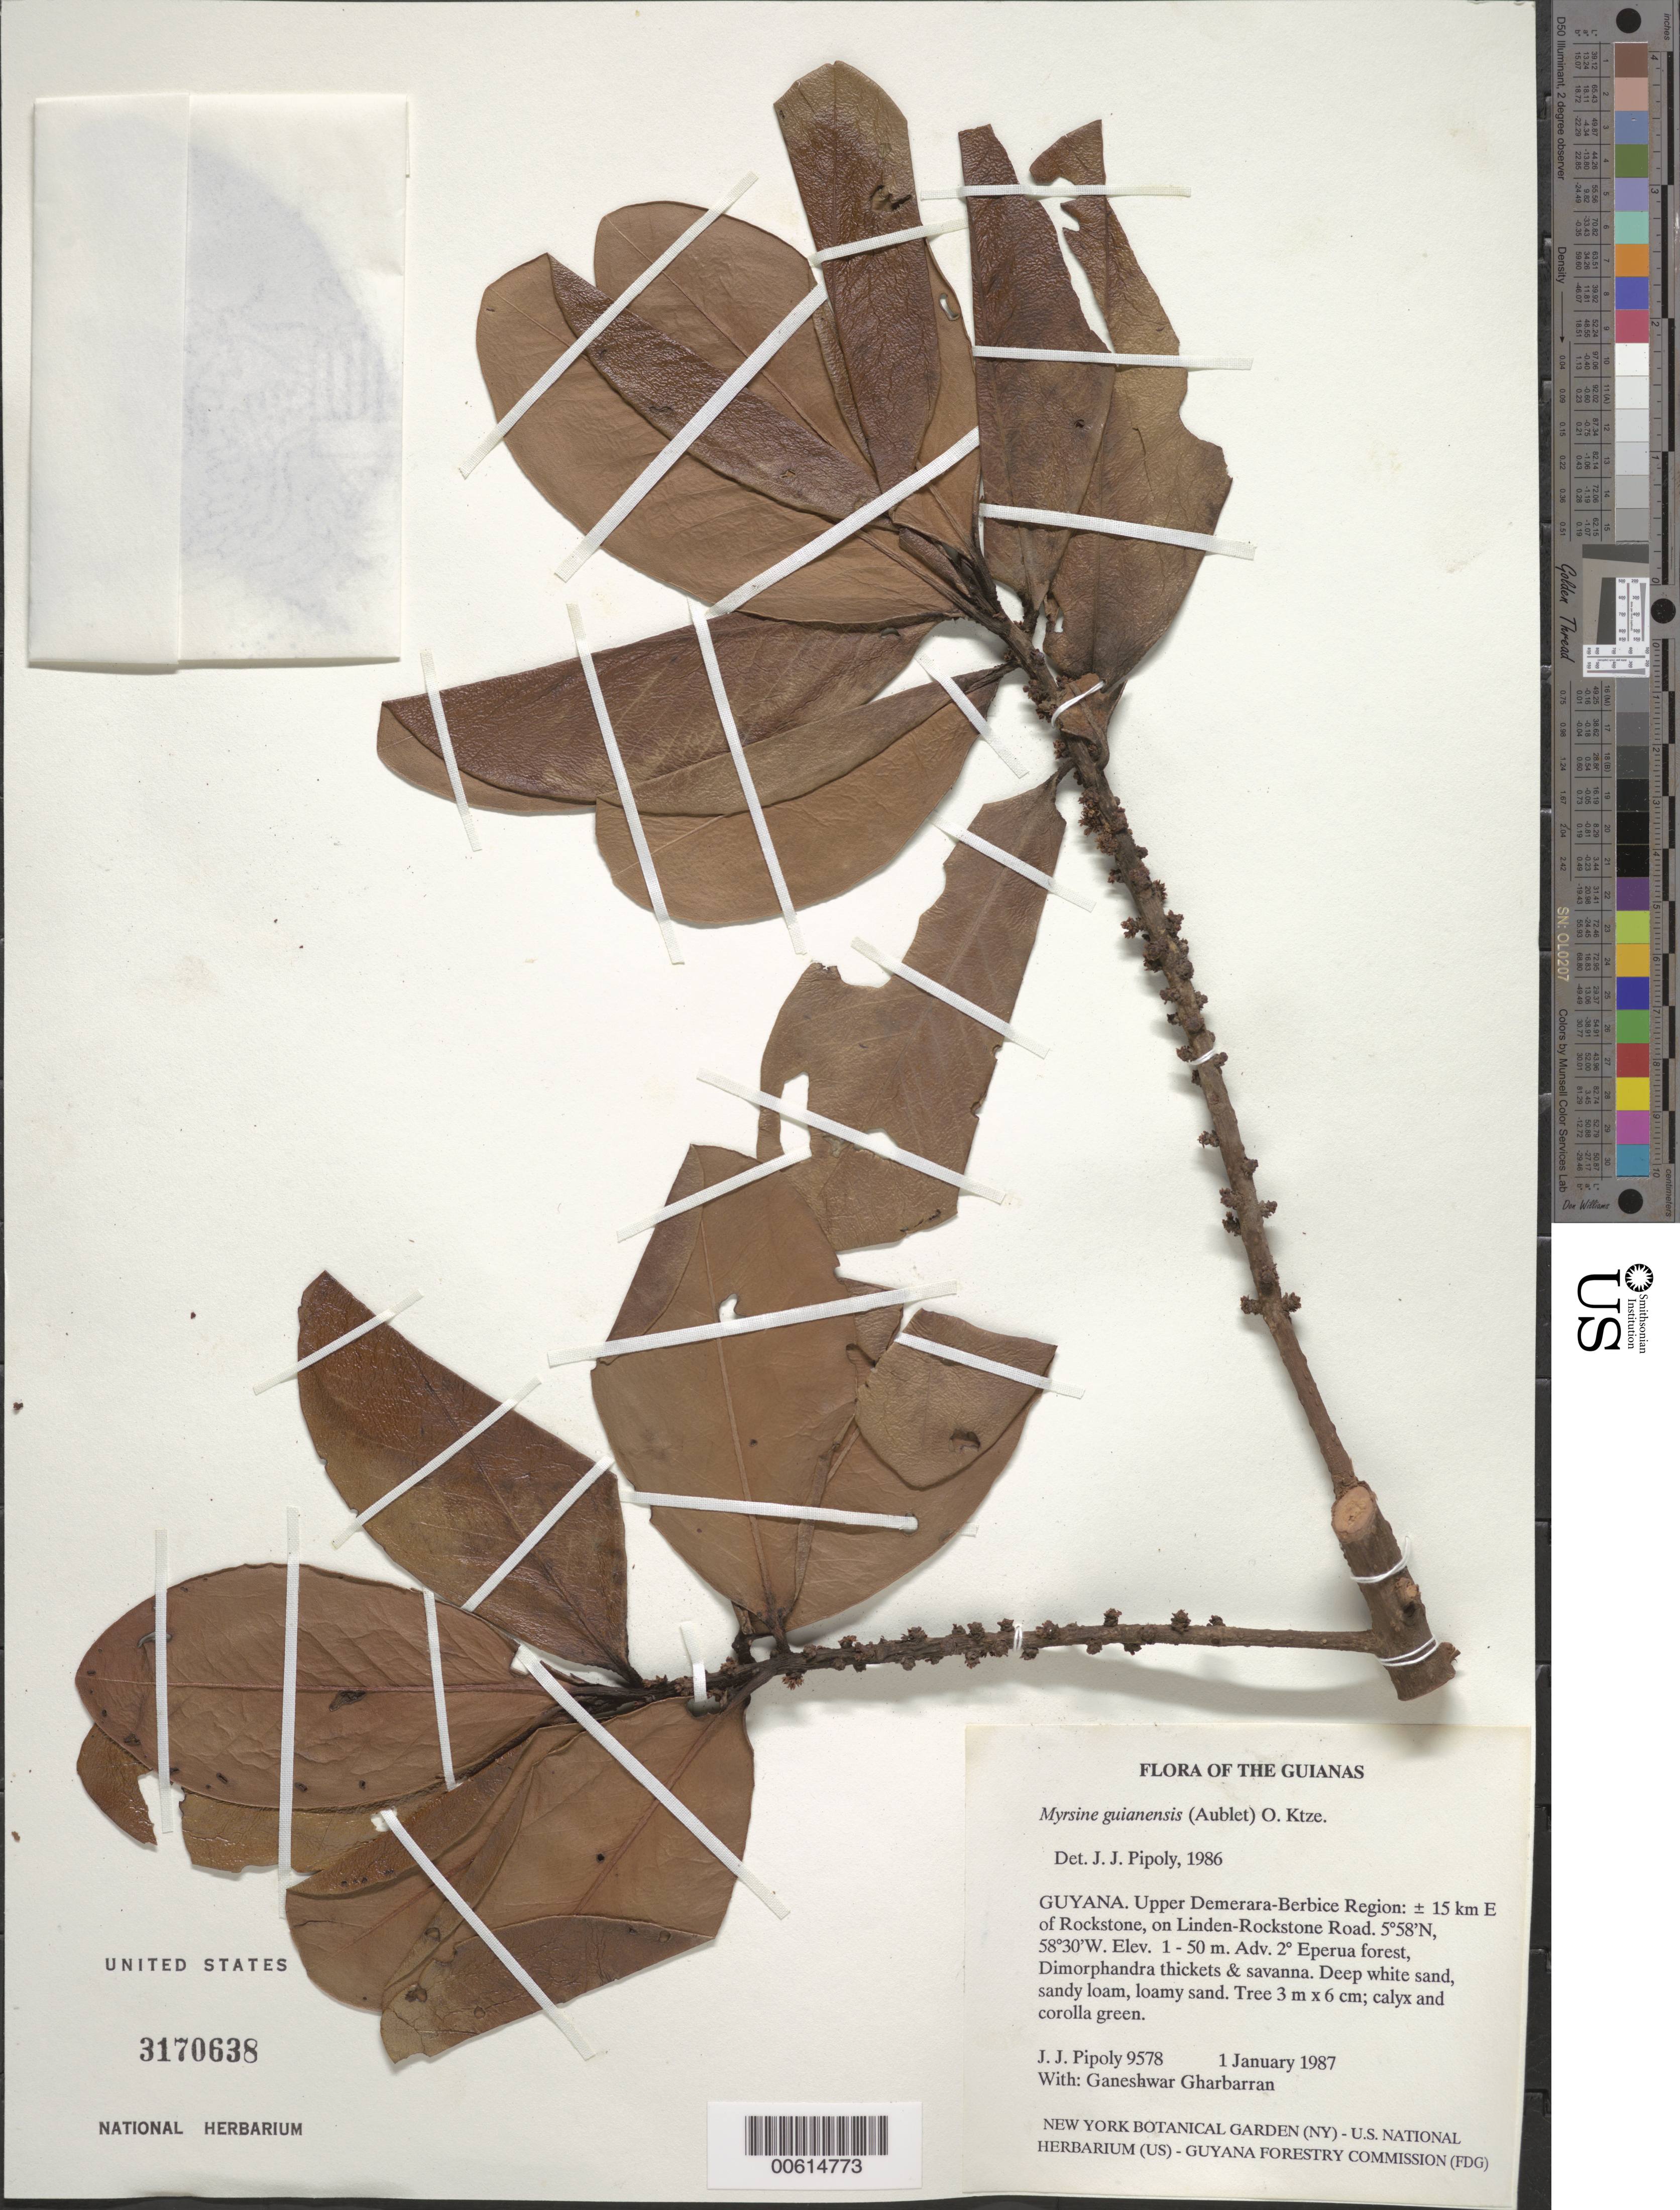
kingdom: Plantae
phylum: Tracheophyta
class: Magnoliopsida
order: Ericales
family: Primulaceae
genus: Myrsine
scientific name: Myrsine guianensis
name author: (Aubl.) Kuntze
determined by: Pipoly, J. J., III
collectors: J. J. Pipoly & G. Gharbarran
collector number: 9578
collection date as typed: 11 January 1987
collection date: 1987-01-11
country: Guyana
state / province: U. Demerara-Berbice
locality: ±15 km E of Rockstone, on Linden-Rockstone Road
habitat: Adv. secondary Eperua forest, Dimorphandra thickets & savanna. Deep white sand, sandy loam, loamy sand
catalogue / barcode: US 3170638